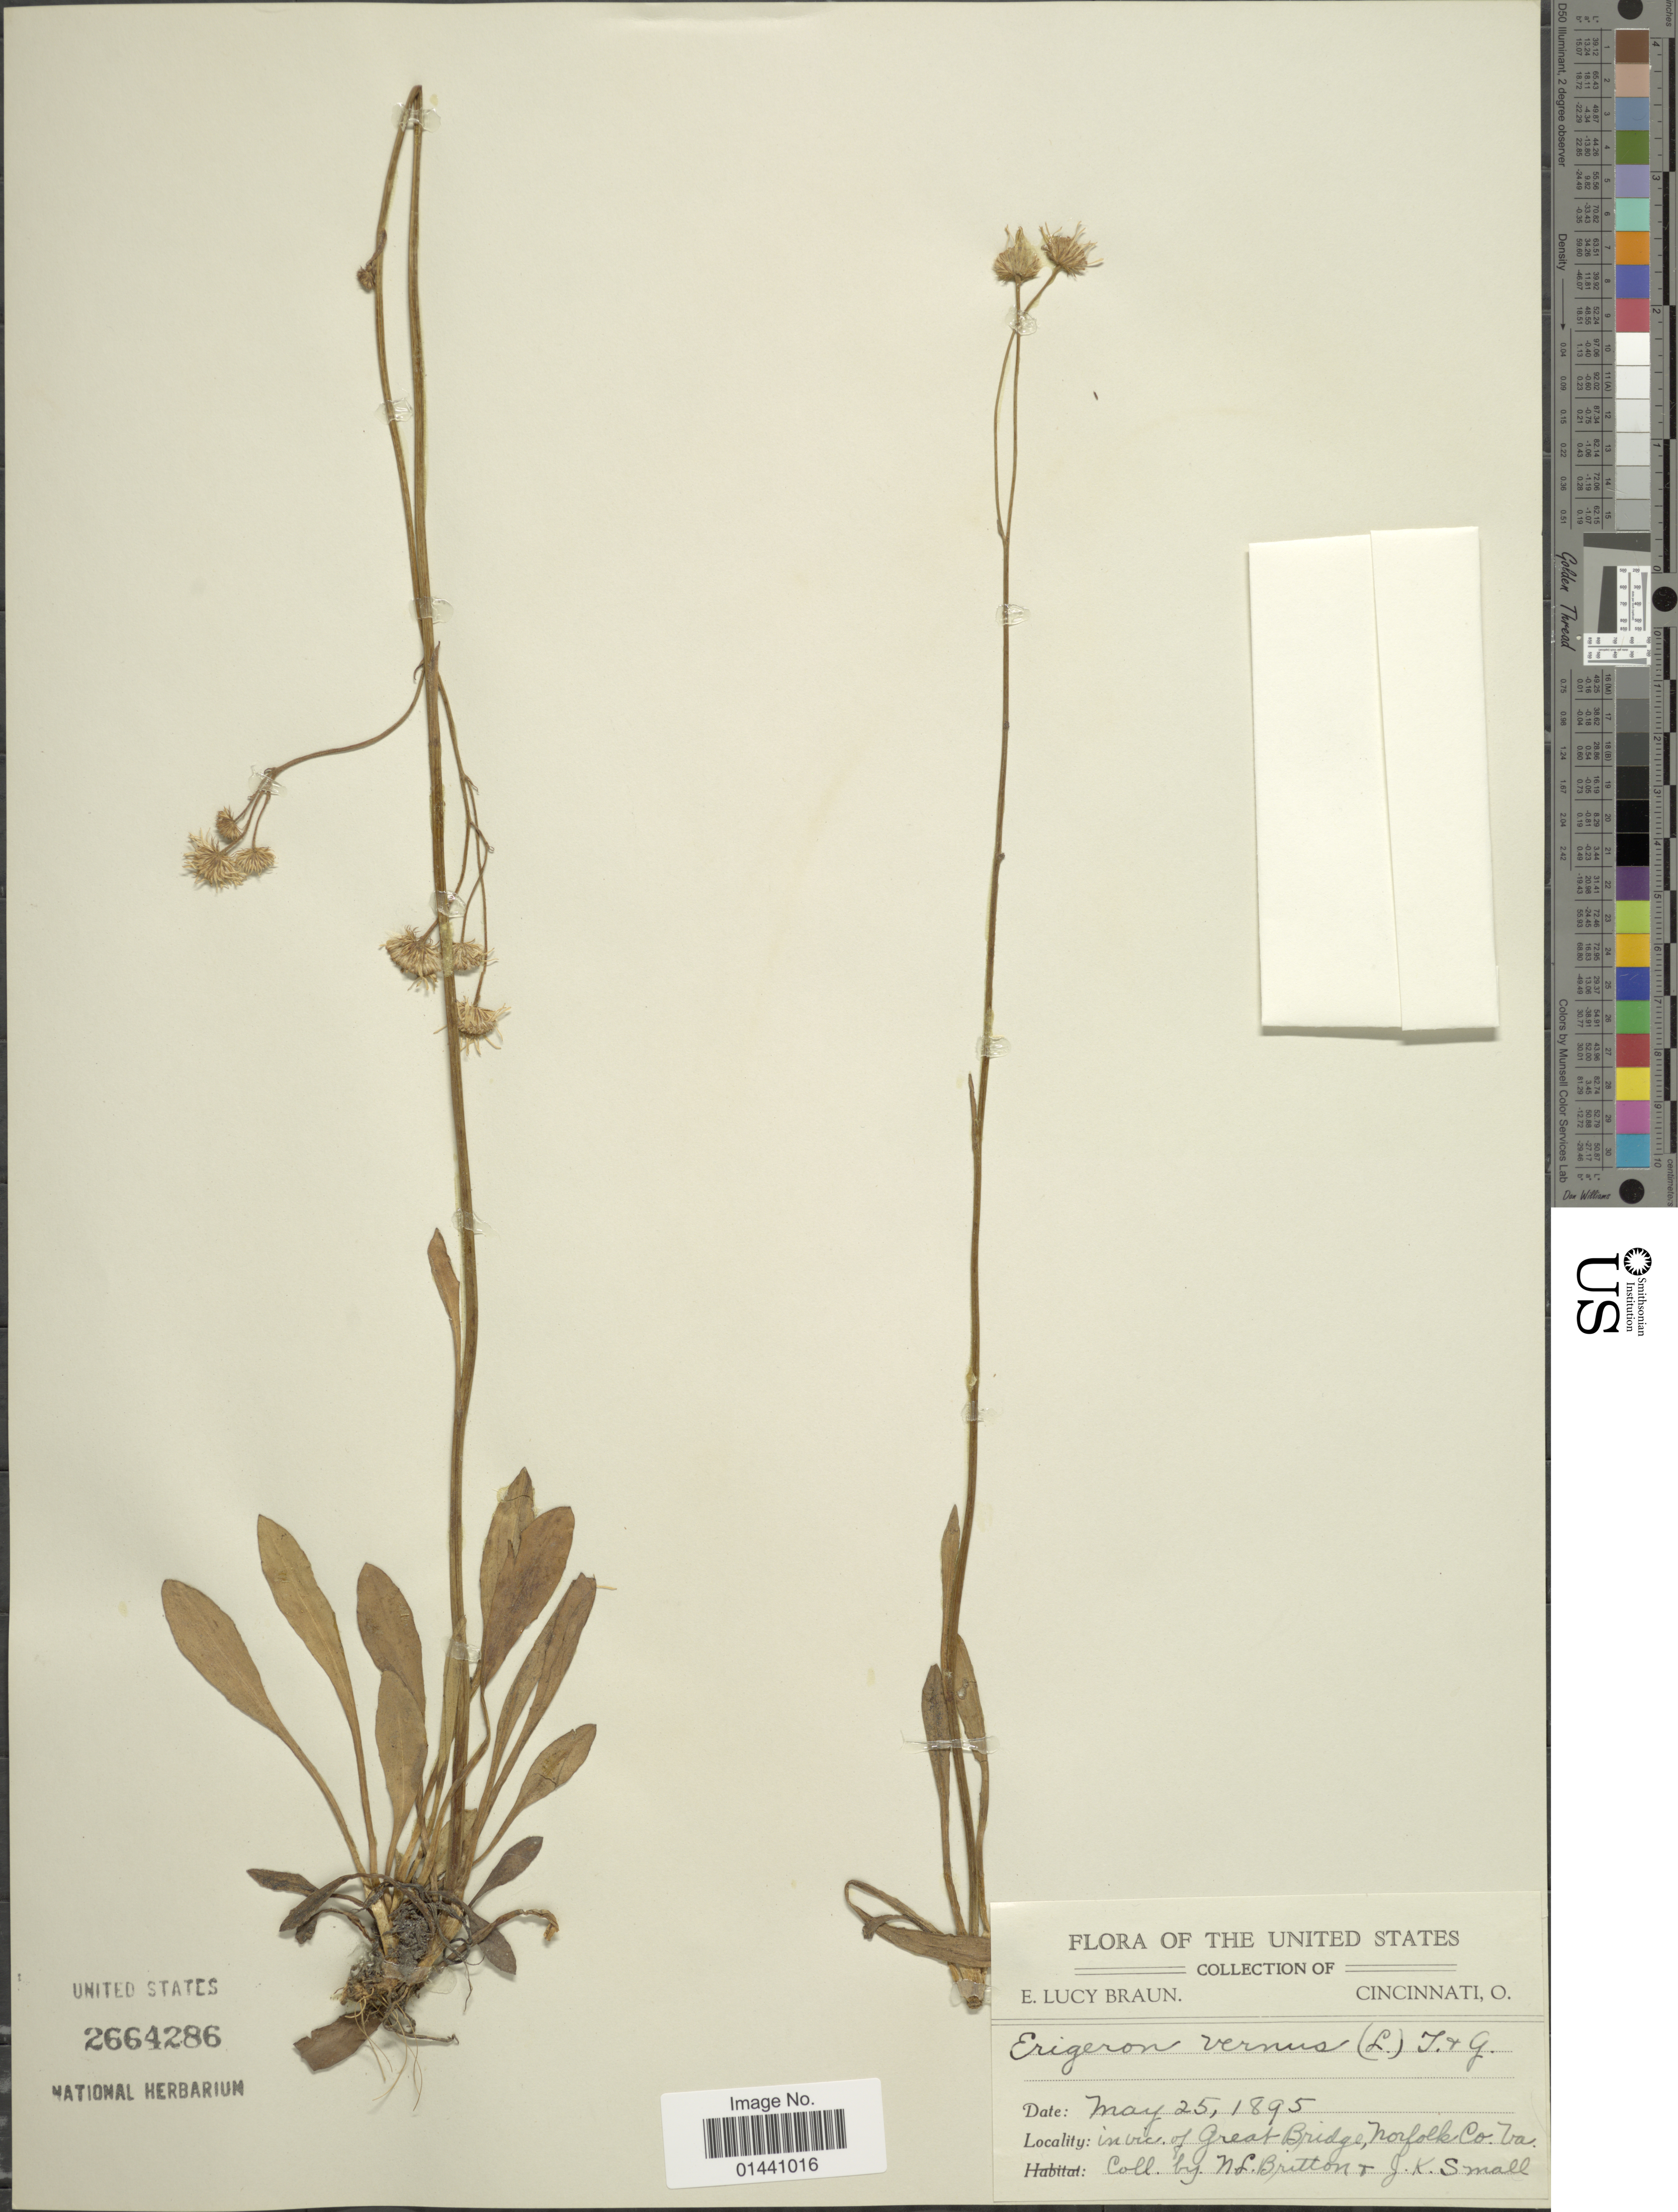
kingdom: Plantae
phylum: Tracheophyta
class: Magnoliopsida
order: Asterales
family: Asteraceae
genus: Erigeron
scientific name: Erigeron vernus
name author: (L.) Torr. & A. Gray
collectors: N. Britton, J. K. Small & E. L. Braun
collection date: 1895-05-25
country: United States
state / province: Virginia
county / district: City of Norfolk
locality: In vic. of Great Bridge,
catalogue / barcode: US 2664286